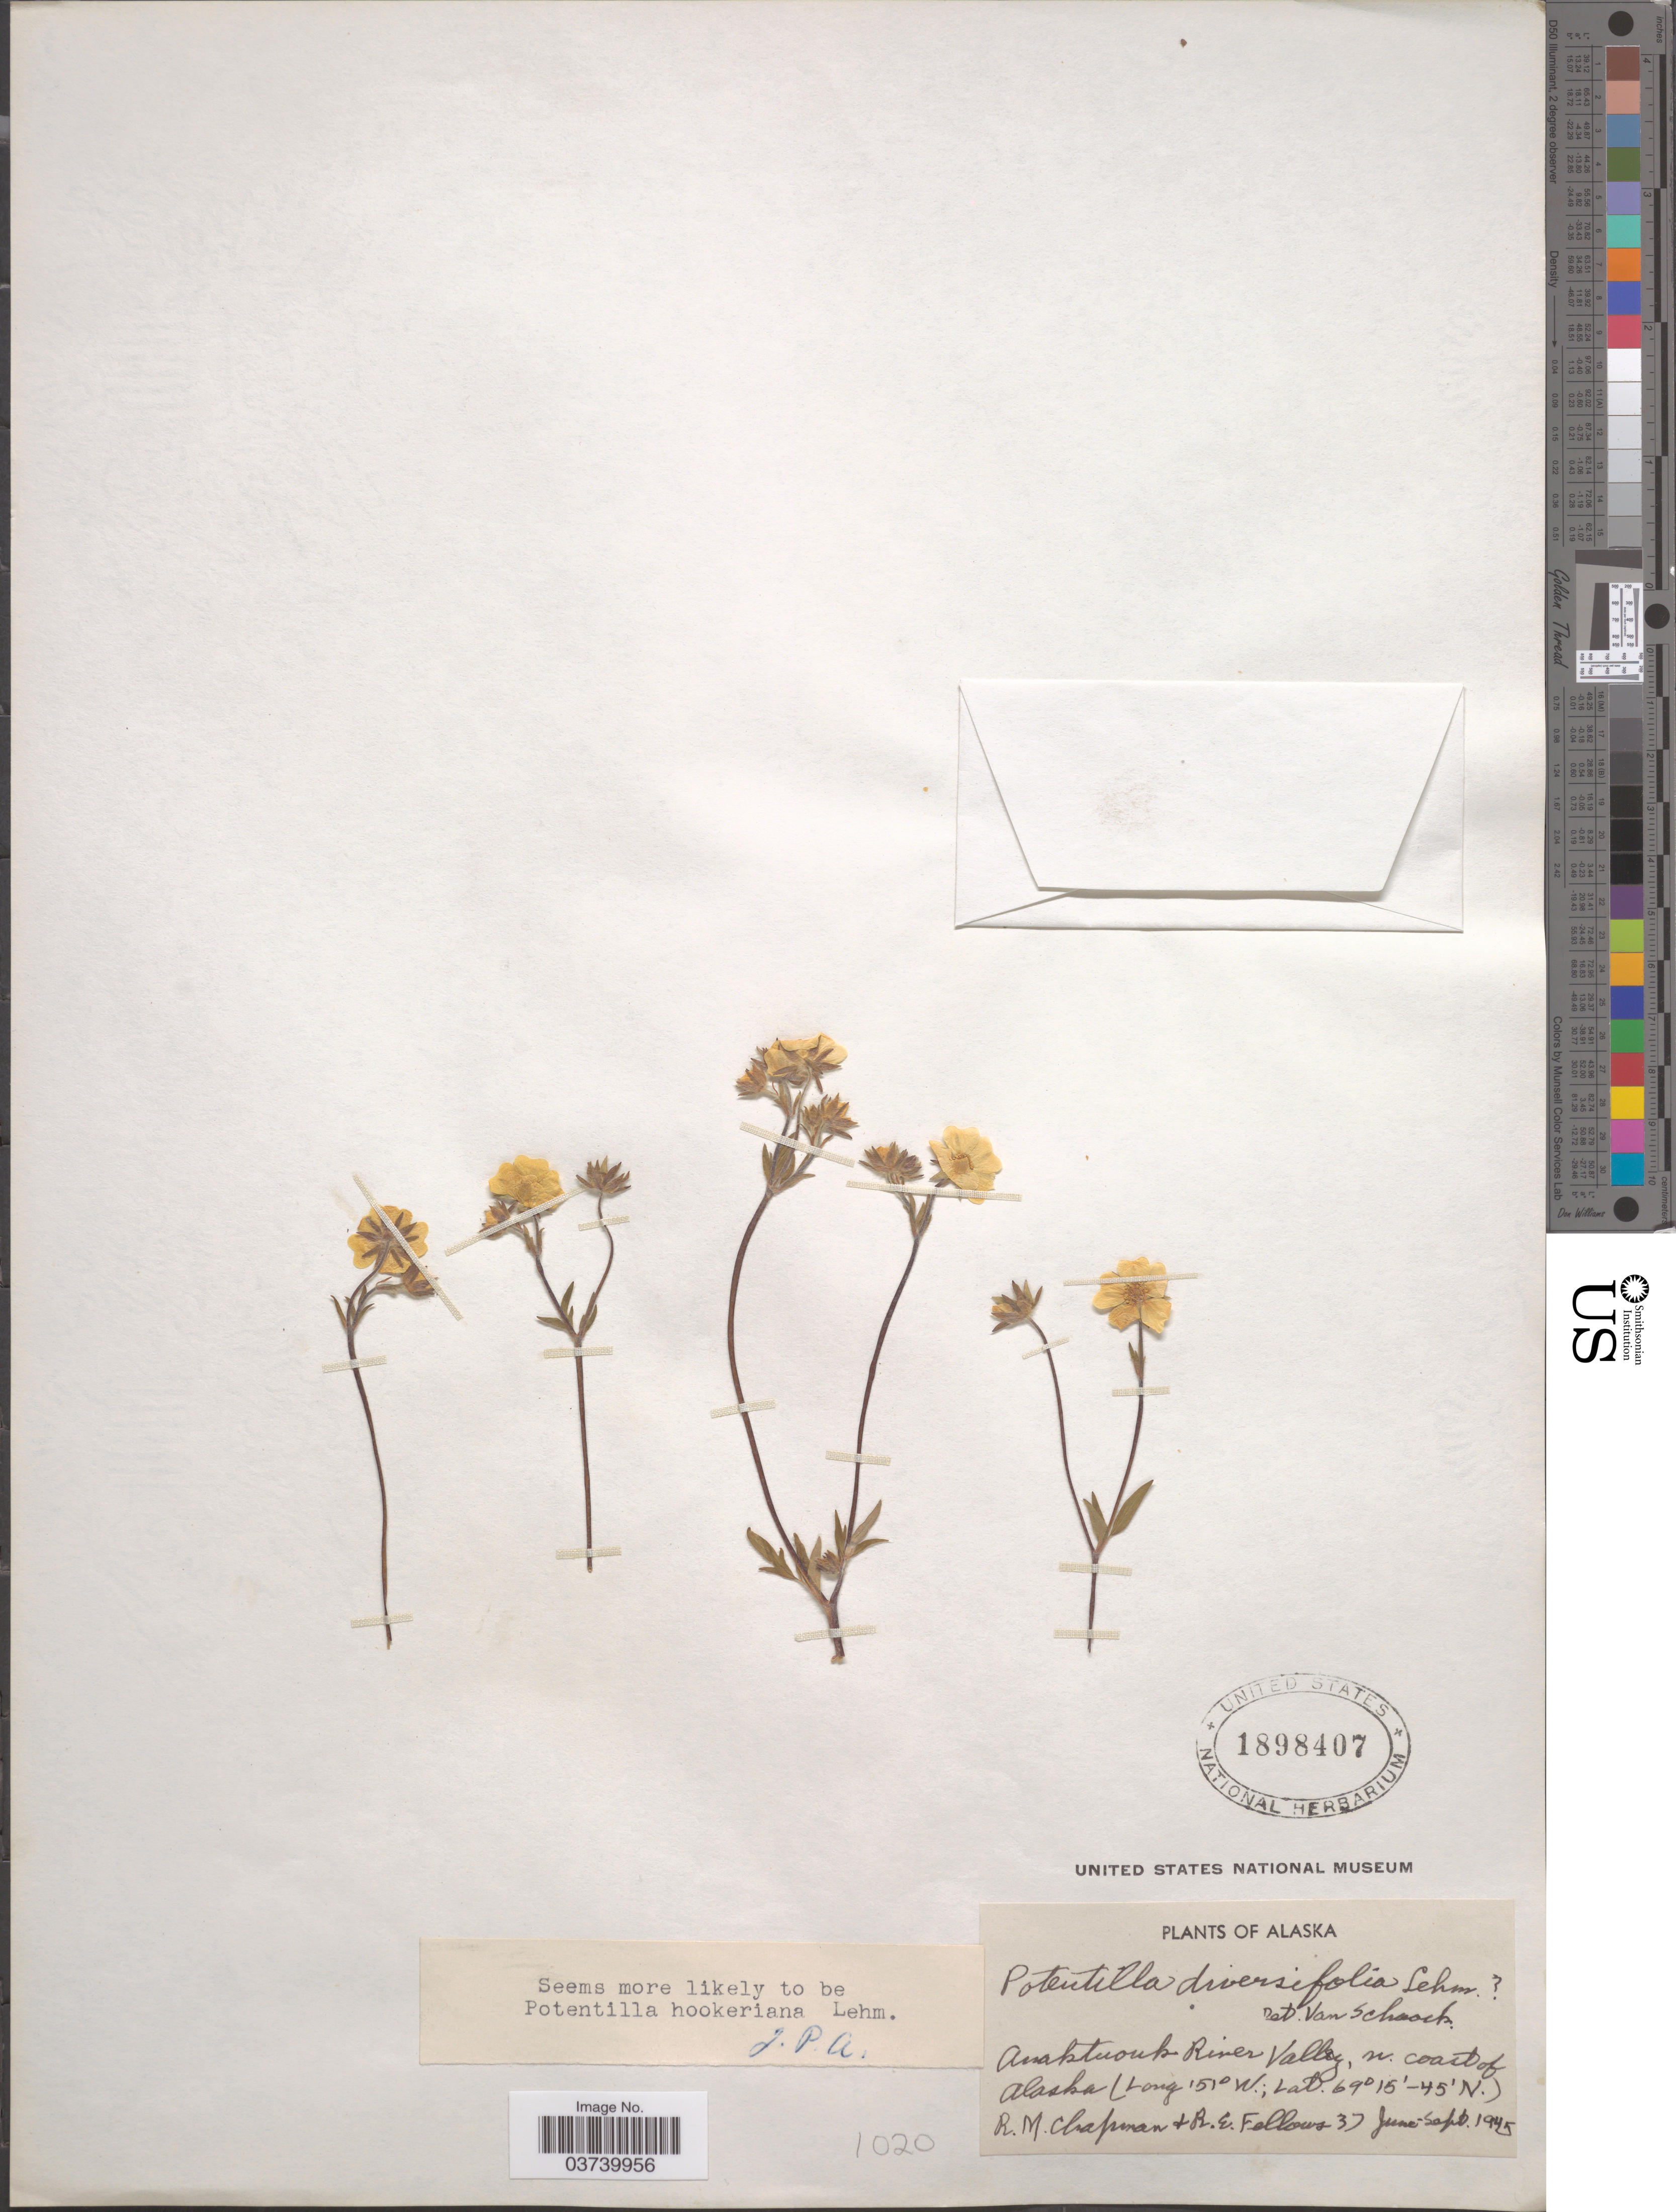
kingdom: Plantae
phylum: Tracheophyta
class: Magnoliopsida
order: Rosales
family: Rosaceae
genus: Potentilla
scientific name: Potentilla hookeriana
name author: F. Lehm.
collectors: R. M. Chapman & R. Fellows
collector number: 37*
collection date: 1945-06/1945-09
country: United States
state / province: Alaska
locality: Anaktuvuk River Valley, n. coast of Alaska.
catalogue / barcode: US 1898407